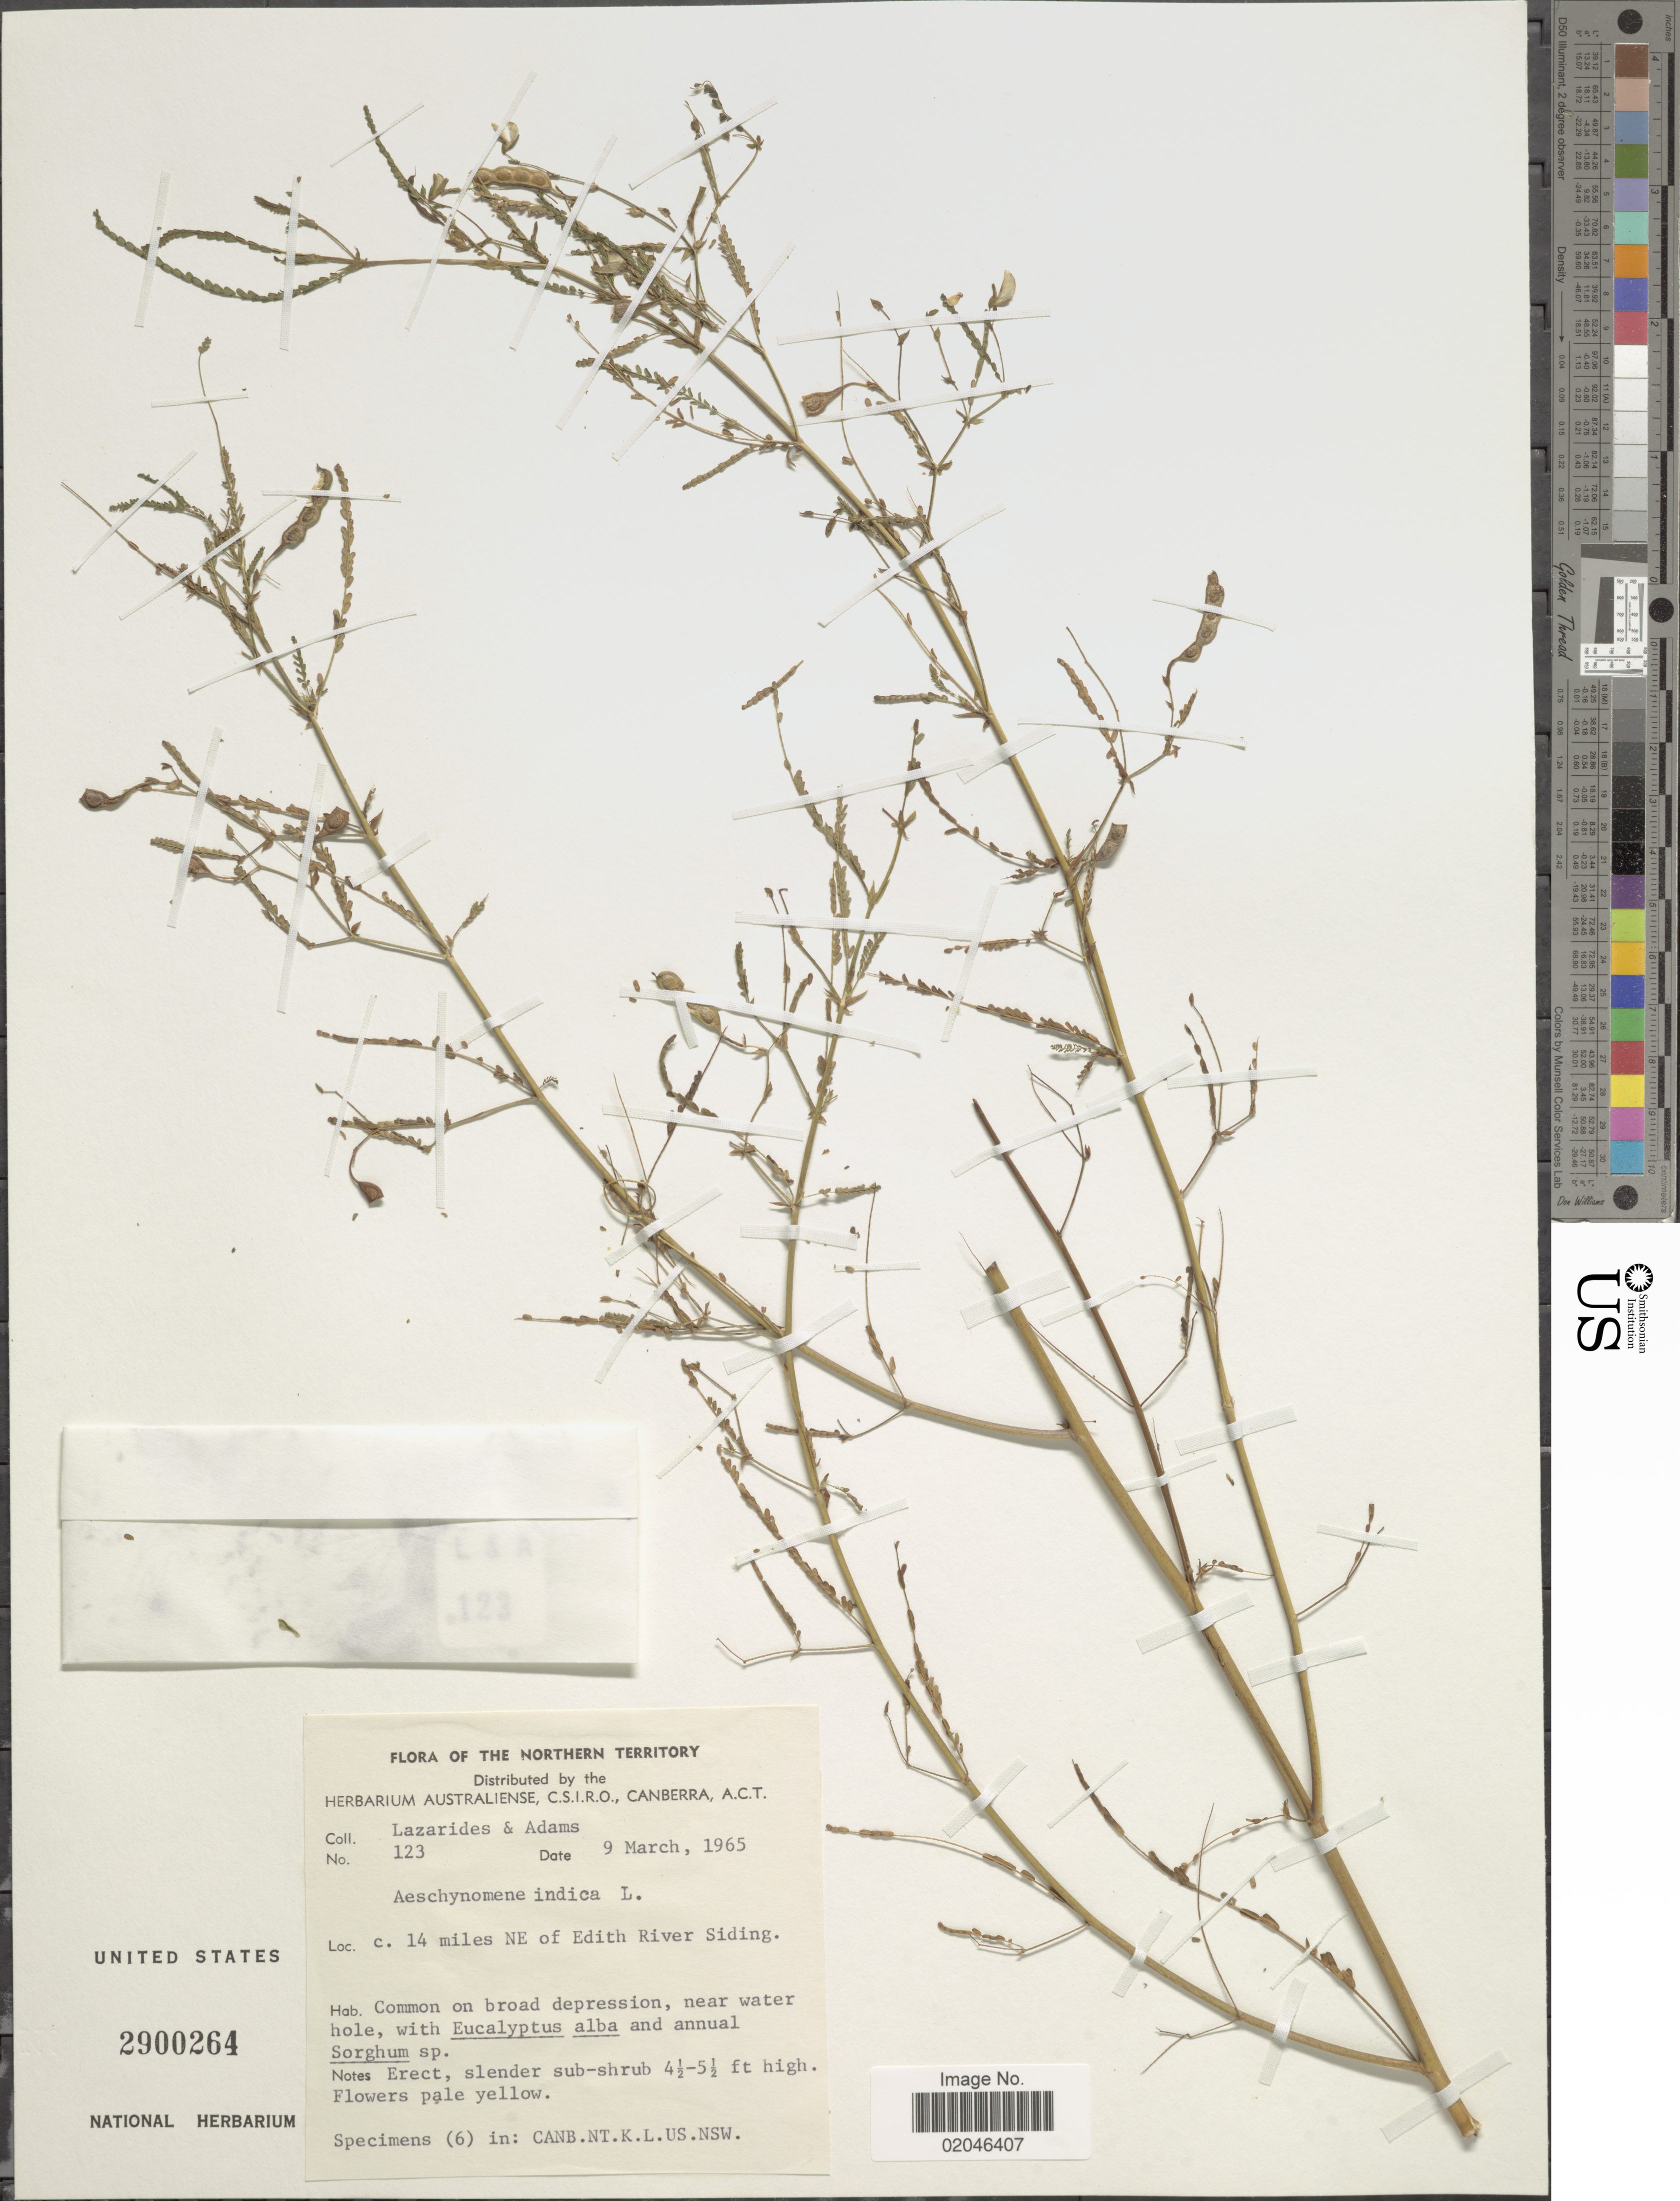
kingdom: Plantae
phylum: Tracheophyta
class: Magnoliopsida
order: Fabales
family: Fabaceae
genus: Aeschynomene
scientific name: Aeschynomene indica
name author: L.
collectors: M. Lazarides & Adams, --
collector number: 123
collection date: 1965-03-09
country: Australia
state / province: Northern Territory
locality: C. 14 miles NE of Edith River Siding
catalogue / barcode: US 2900264